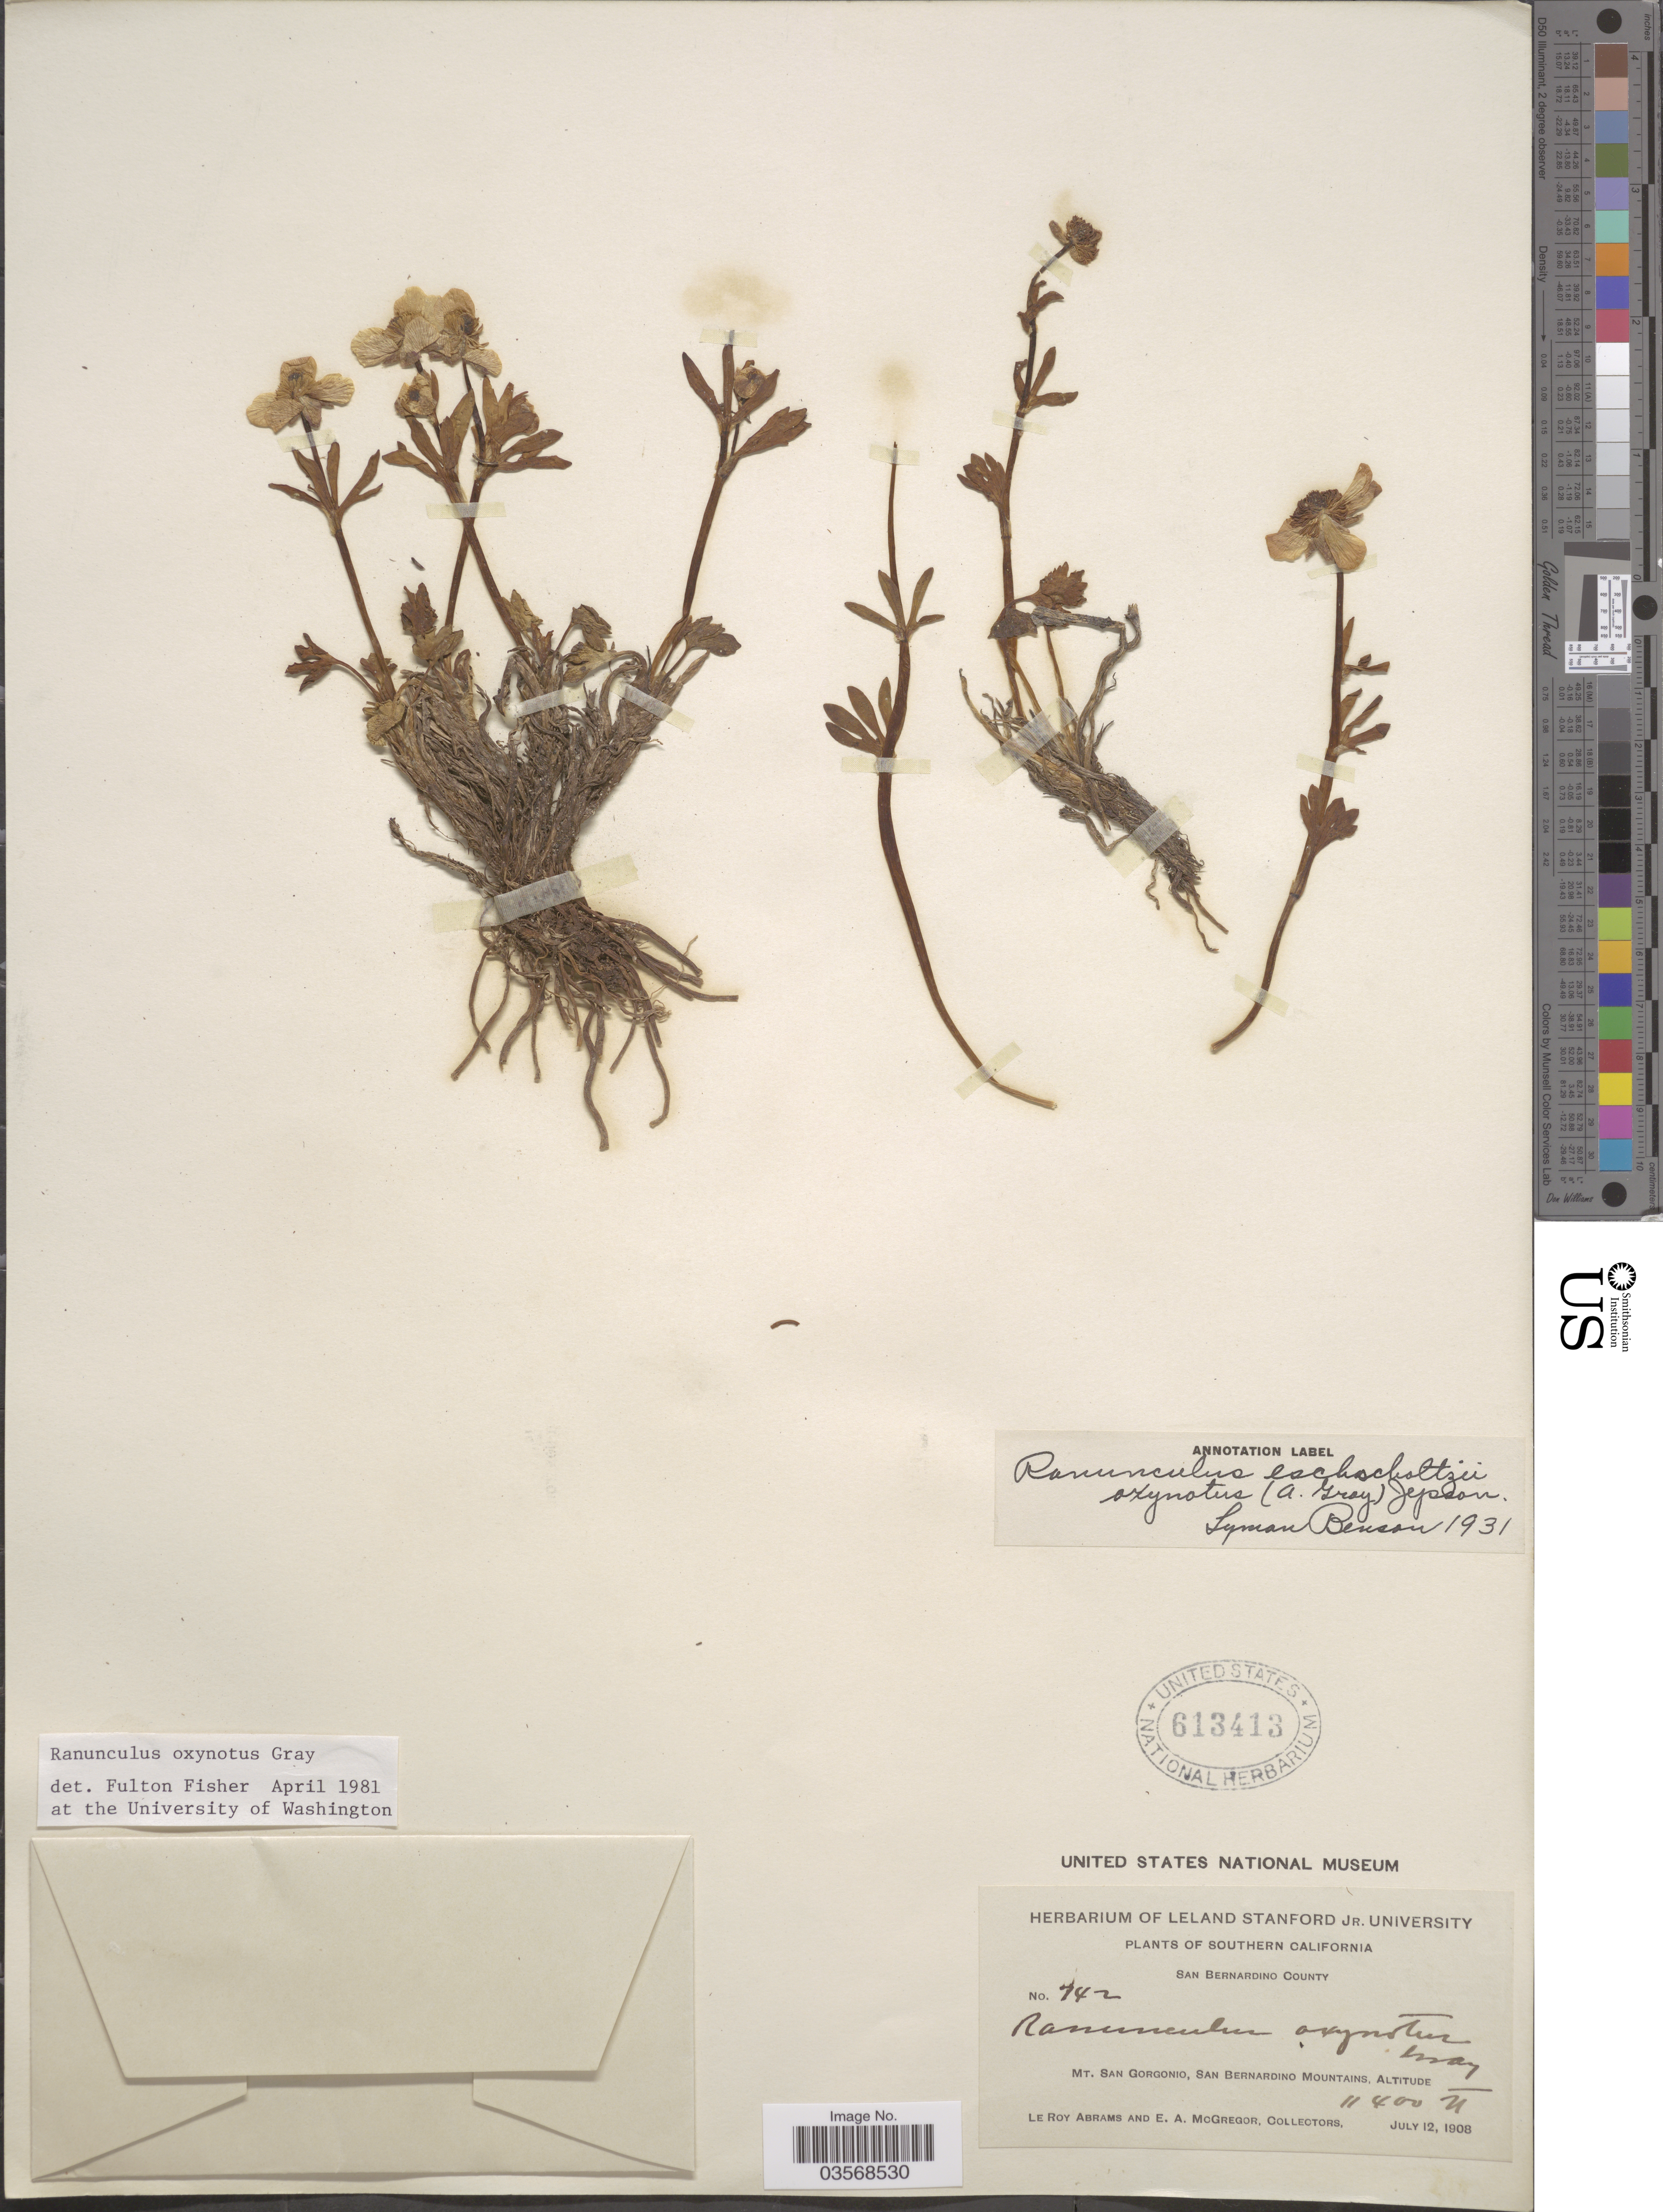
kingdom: Plantae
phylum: Tracheophyta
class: Magnoliopsida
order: Ranunculales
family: Ranunculaceae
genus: Ranunculus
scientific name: Ranunculus oxynotus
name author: A. Gray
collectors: L. Abrams & E. A. McGregor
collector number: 742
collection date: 1908-07-12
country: United States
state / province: California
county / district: San Bernardino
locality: Southern California. San Bernardino County. Mt. San Gorgonio, San Bernardino Mountains.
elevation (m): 3475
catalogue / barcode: US 613413